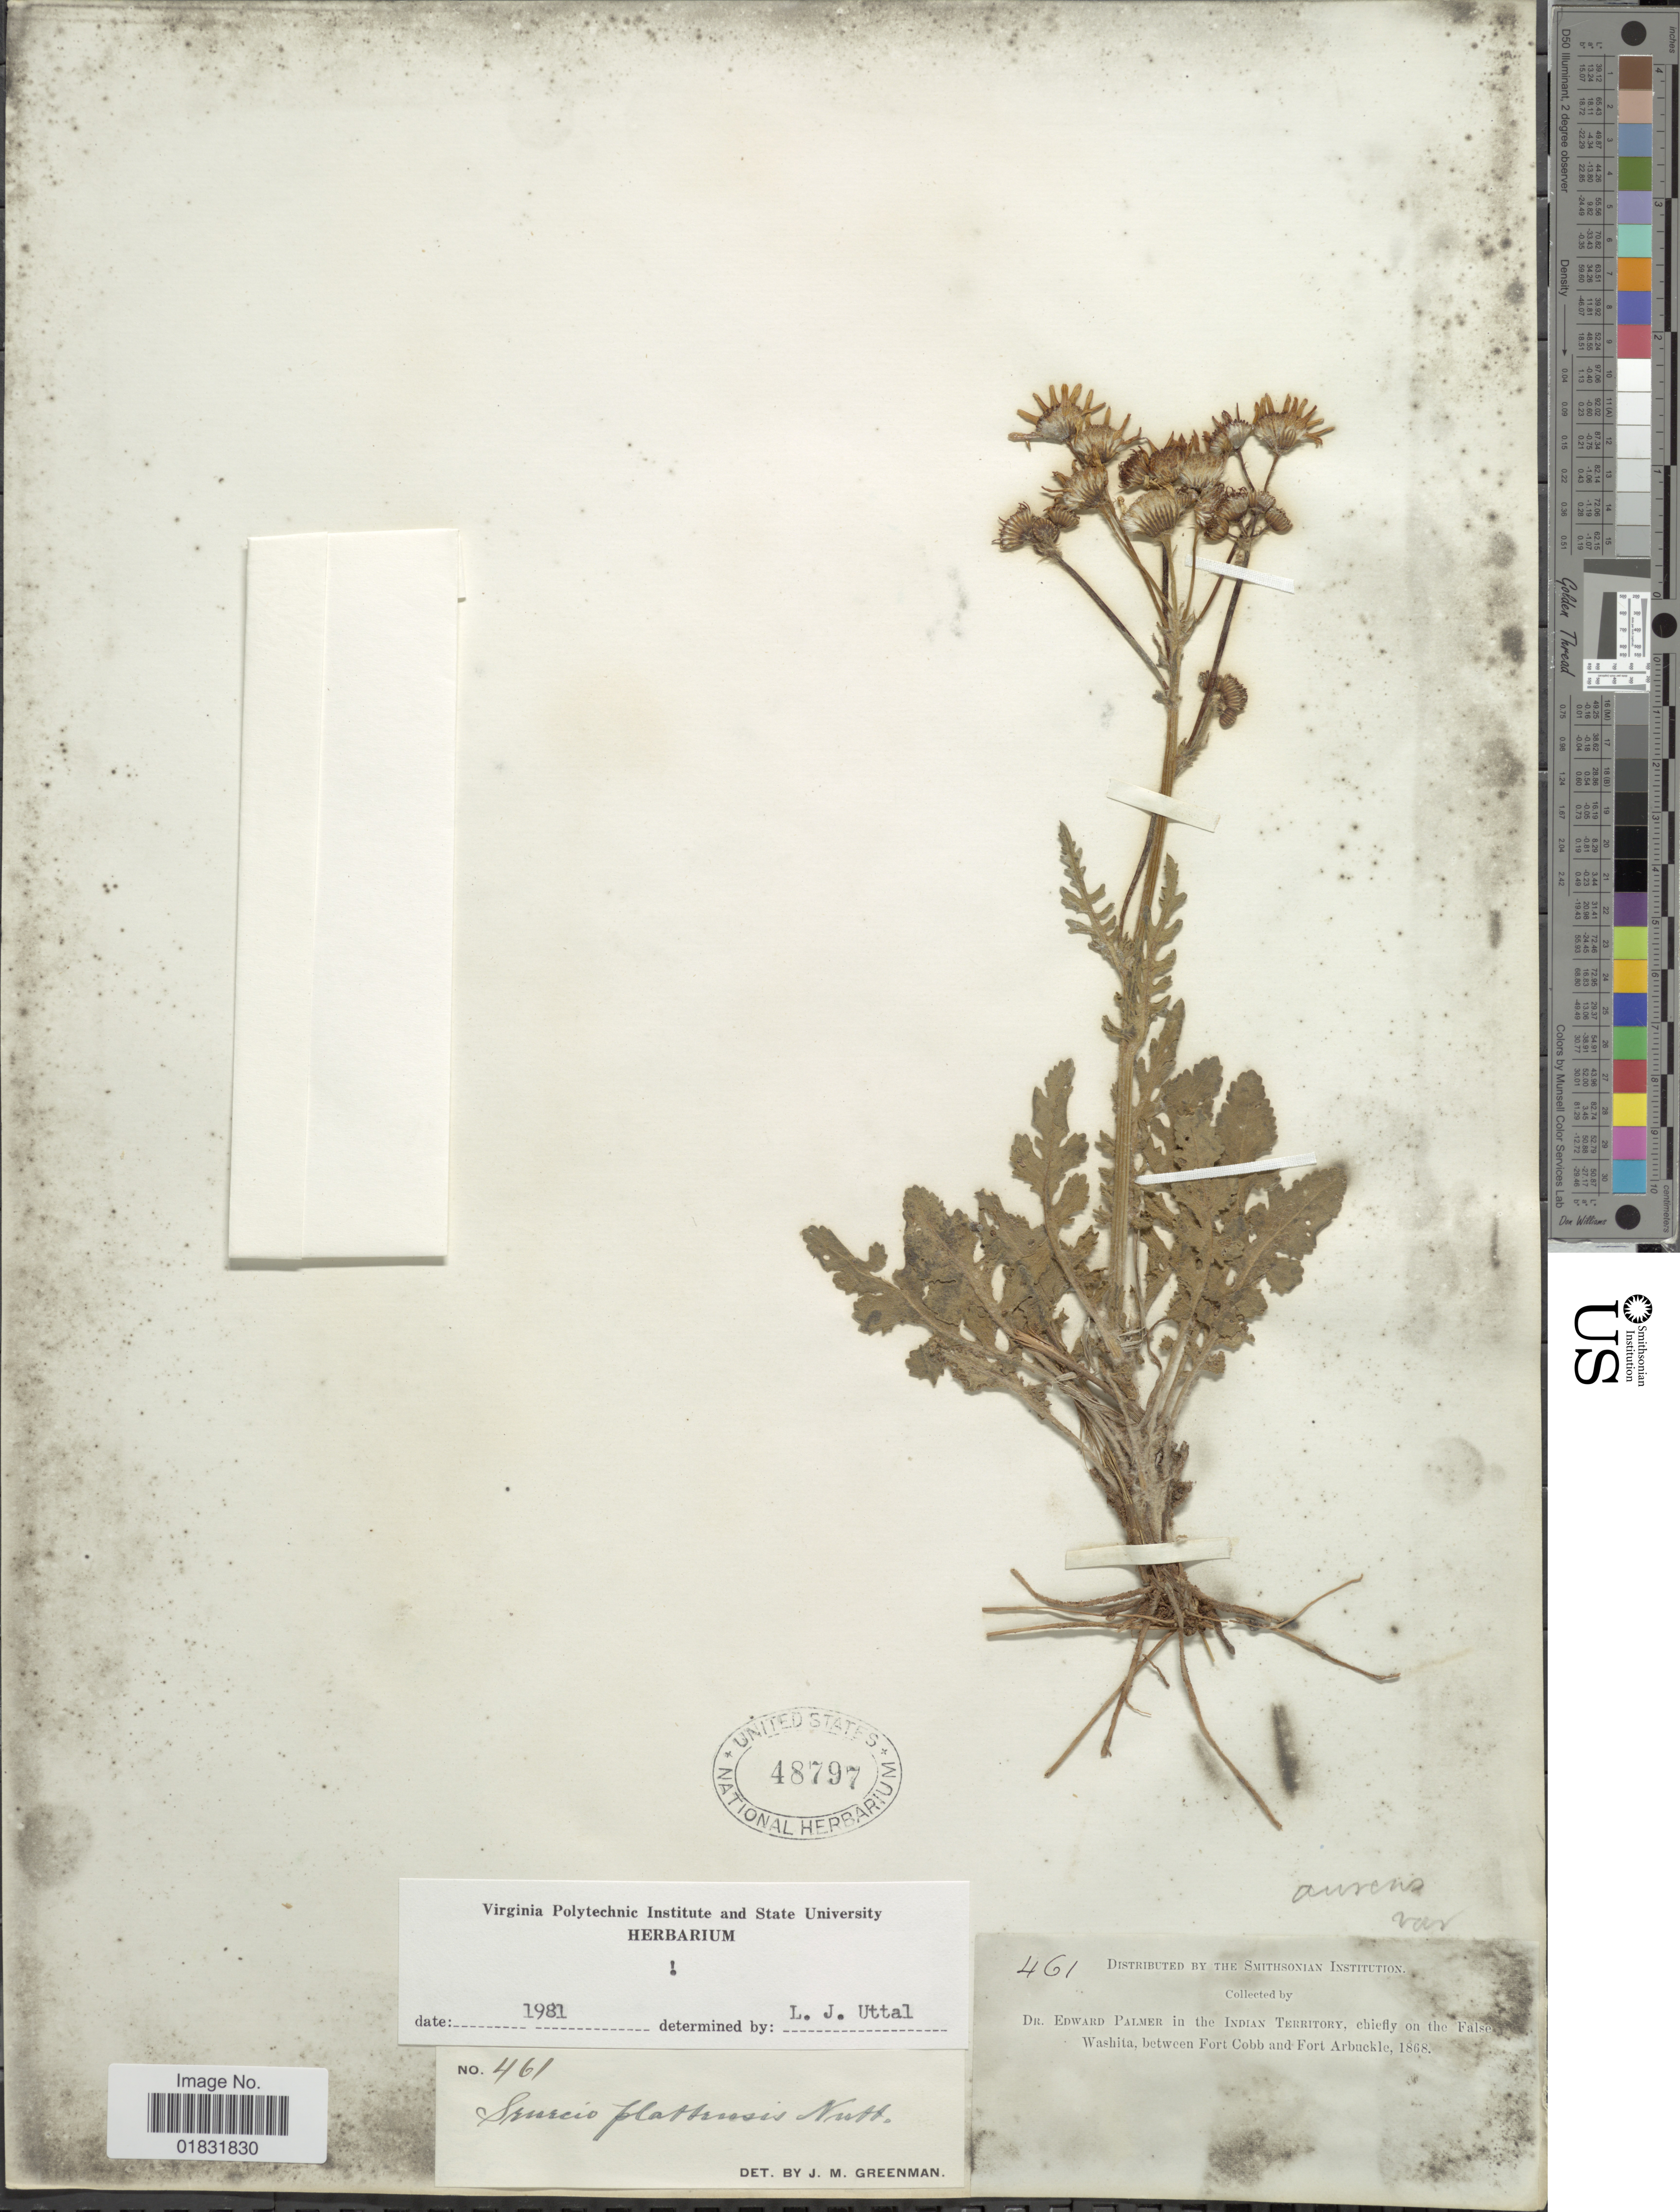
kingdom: Plantae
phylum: Tracheophyta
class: Magnoliopsida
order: Asterales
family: Asteraceae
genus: Packera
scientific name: Packera plattensis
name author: W.A. Weber & Á. Löve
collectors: E. Palmer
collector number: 461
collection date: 1868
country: United States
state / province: Oklahoma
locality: In the Indian Territory, chiefly on the false Washita, between Fort Cobb and Fort Arbuckle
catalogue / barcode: US 48797